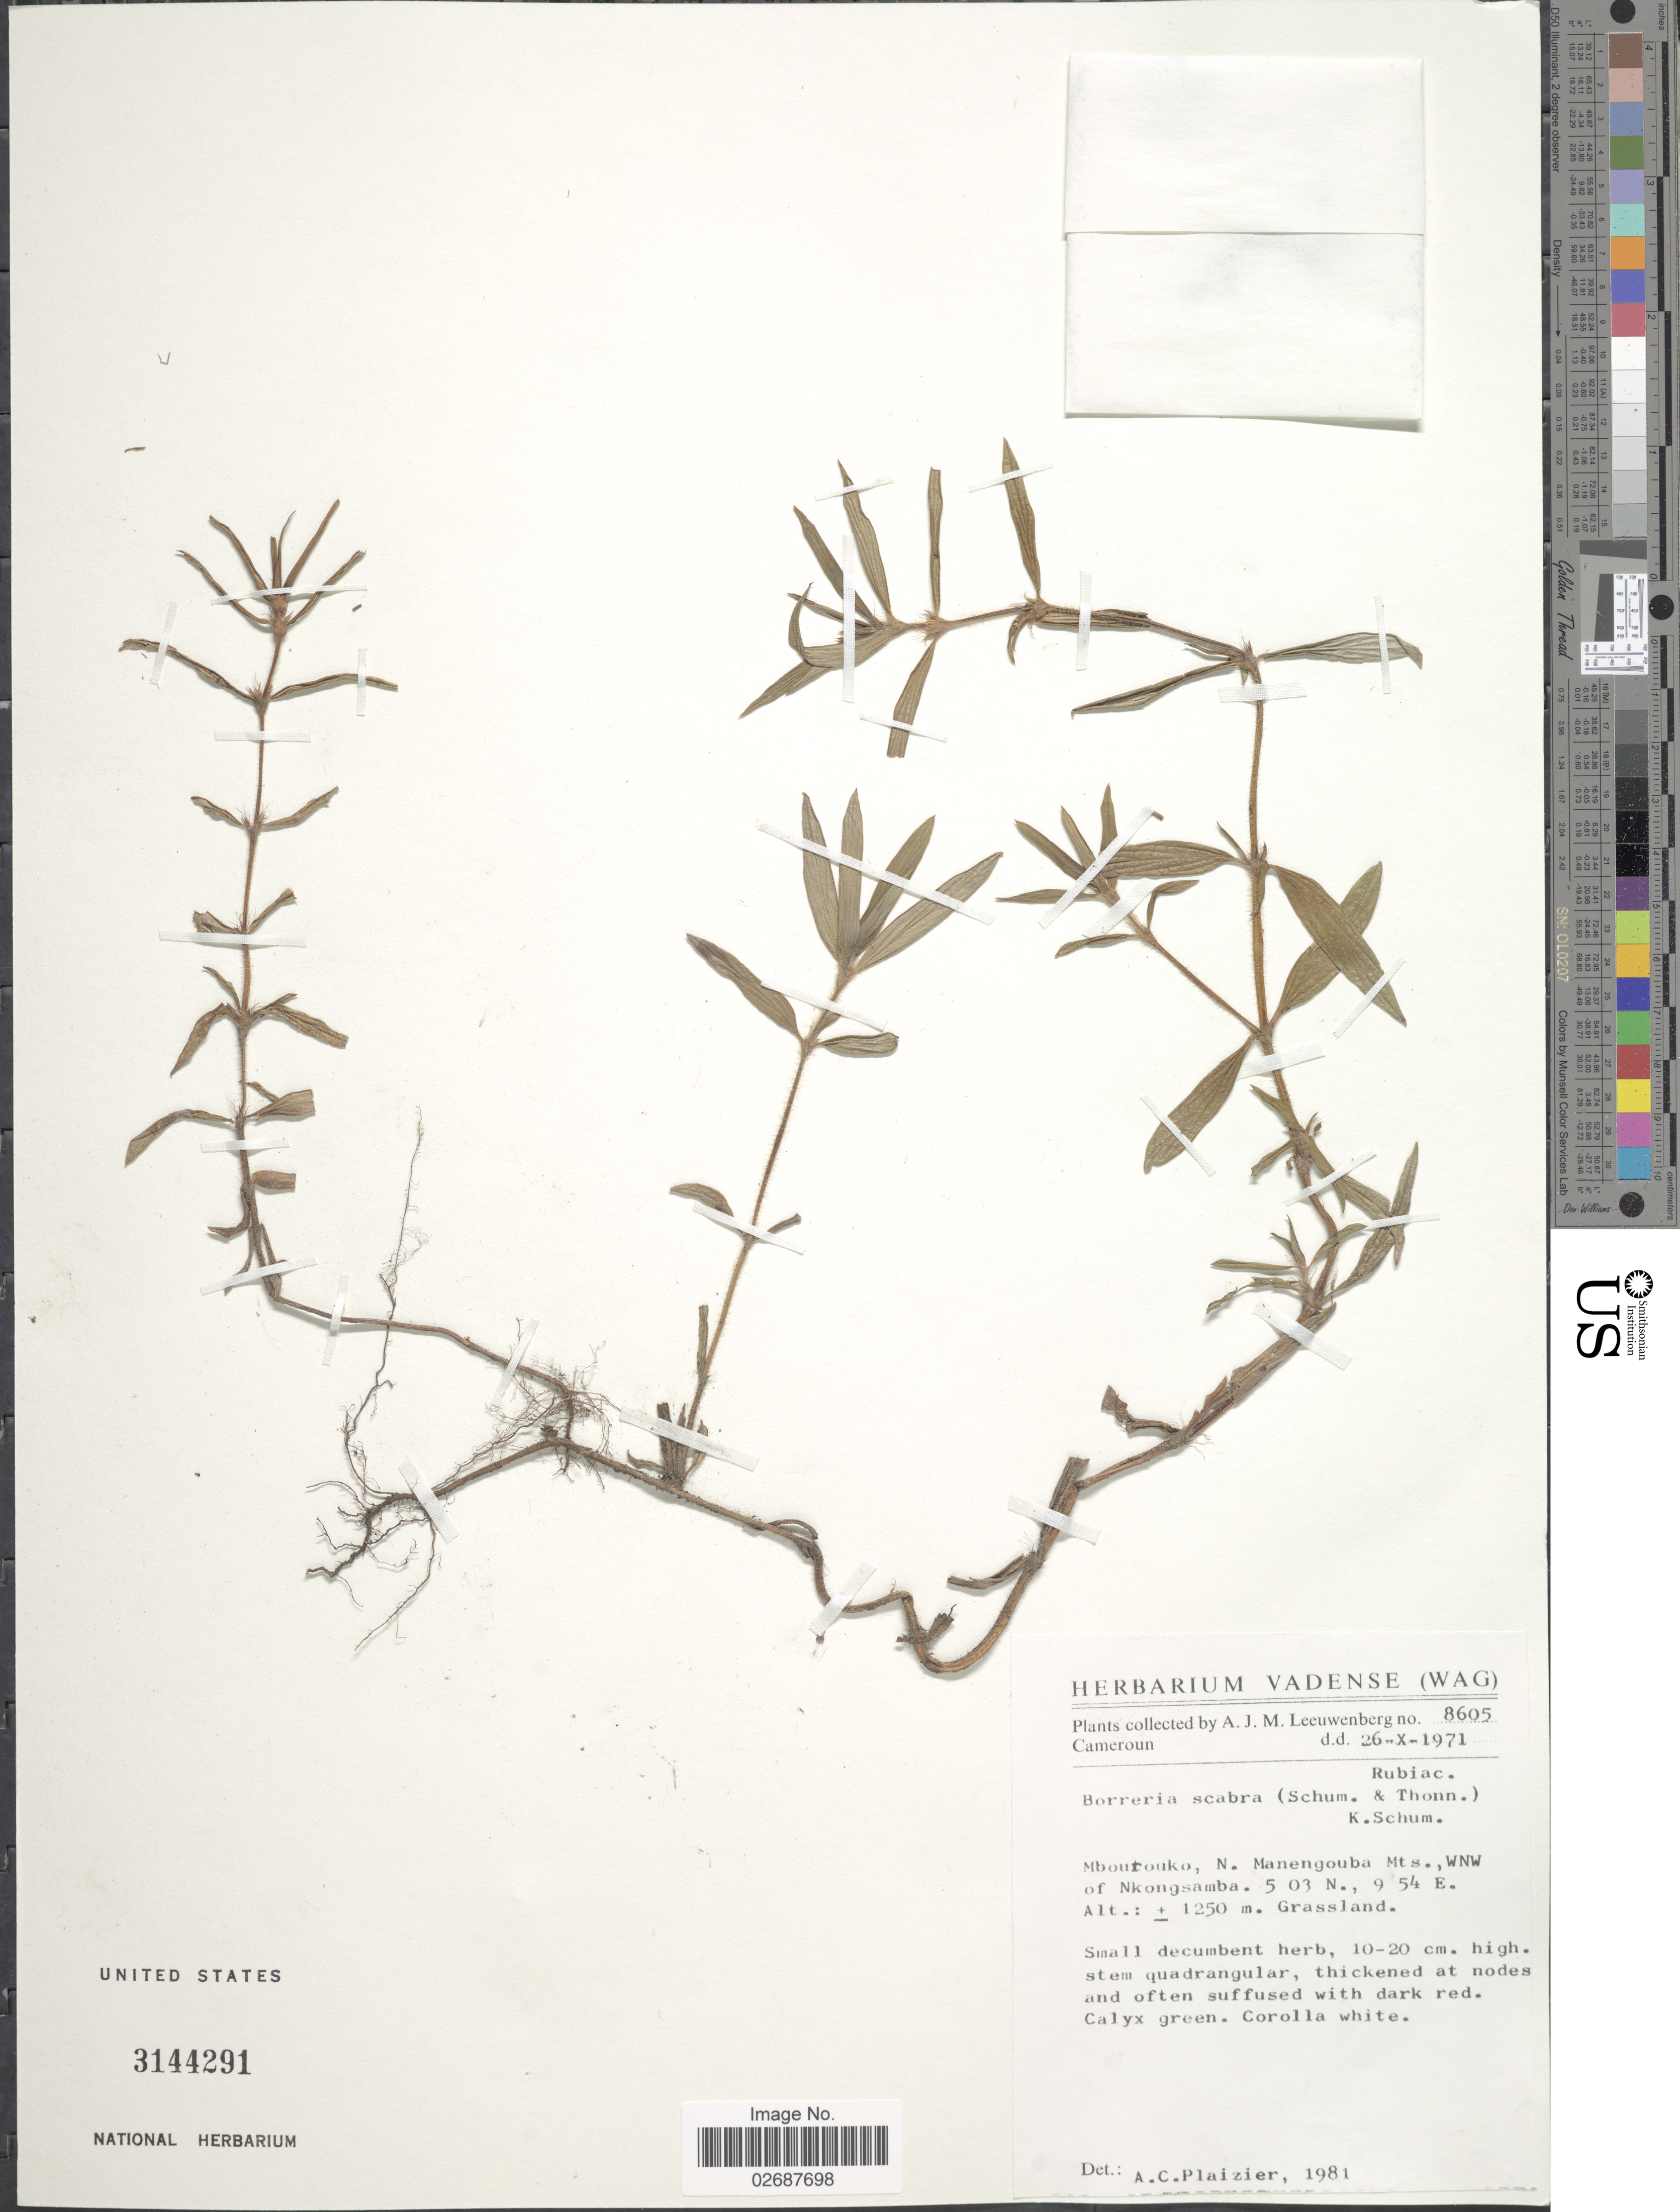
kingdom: Plantae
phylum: Tracheophyta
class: Magnoliopsida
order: Gentianales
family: Rubiaceae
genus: Borreria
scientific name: Borreria scabra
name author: (Schumach. & Thonn.) K. Schum.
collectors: A. J. M. Leeuwenberg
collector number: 8605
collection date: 1971-10-26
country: Cameroon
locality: Cameroun, Mbouroukou, N. Manengouba Mts., WNW of Nkongsamba.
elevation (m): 1250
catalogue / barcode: US 3144291